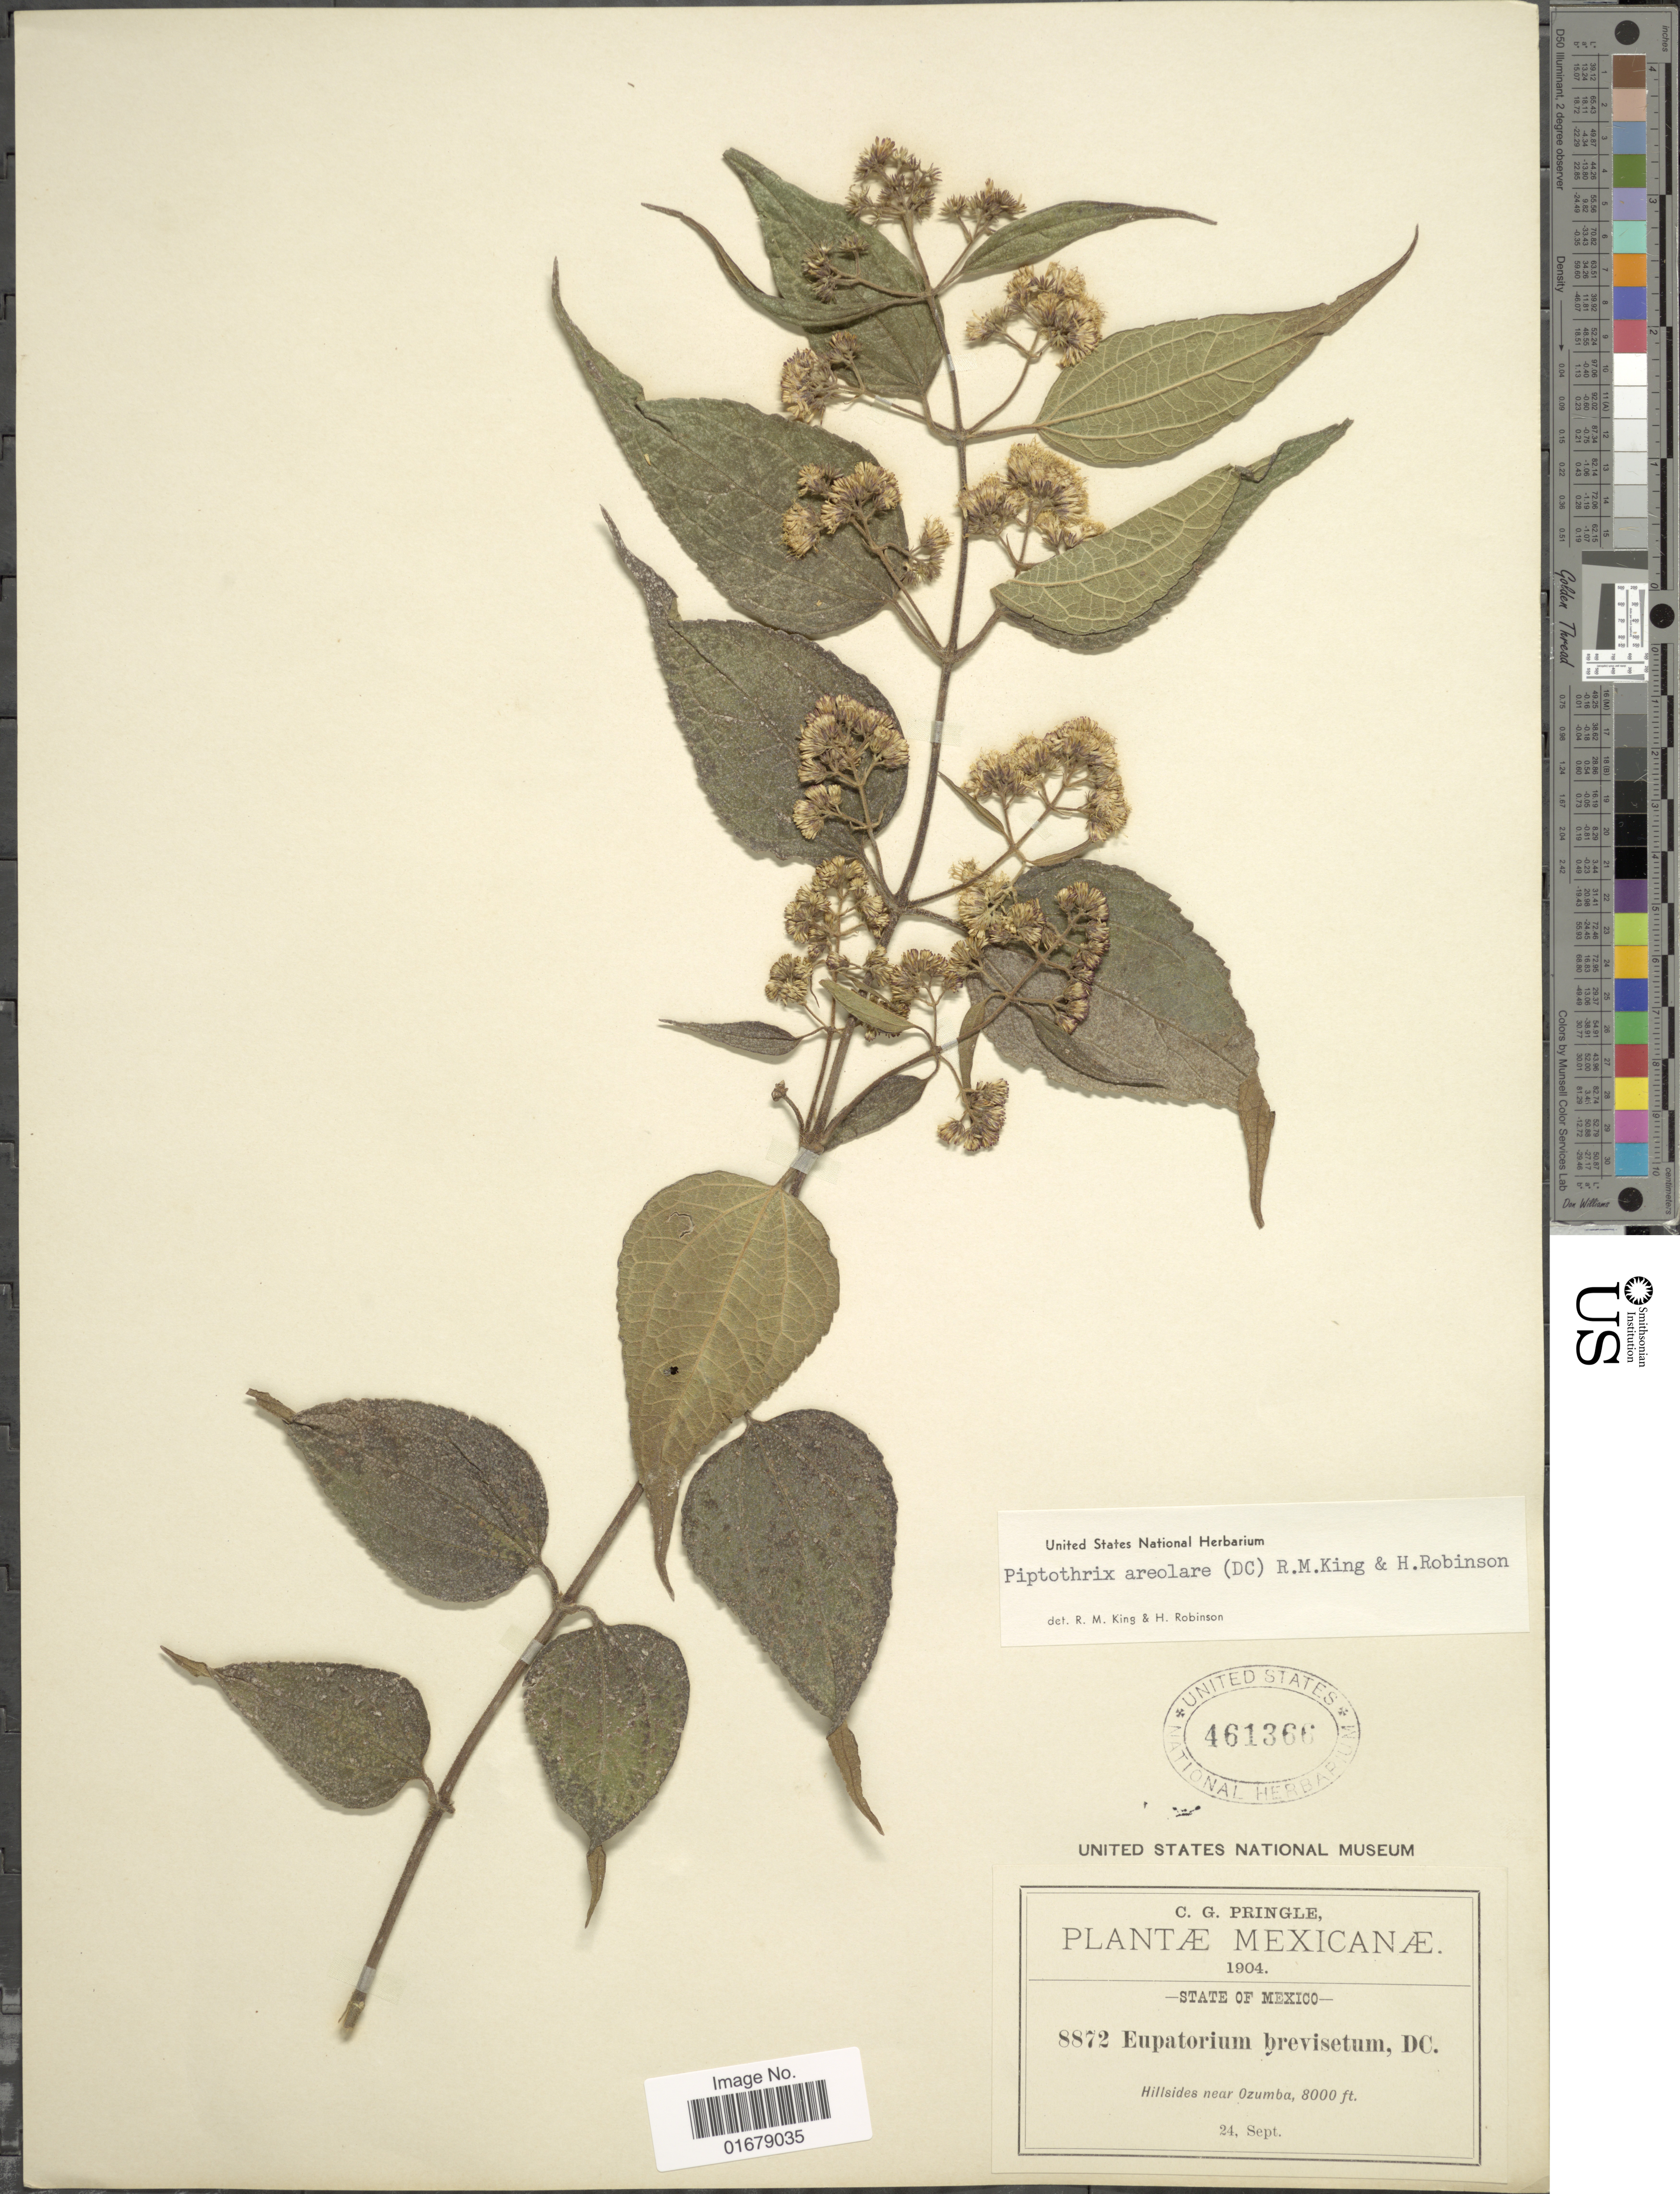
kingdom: Plantae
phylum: Tracheophyta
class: Magnoliopsida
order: Asterales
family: Asteraceae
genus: Piptothrix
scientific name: Piptothrix areolaris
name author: (DC.) R.M. King & H. Rob.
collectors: C. G. Pringle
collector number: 8872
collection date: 1904-09-24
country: Mexico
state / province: México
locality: State of México. Hillsides near Ozumba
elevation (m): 2438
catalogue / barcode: US 461366